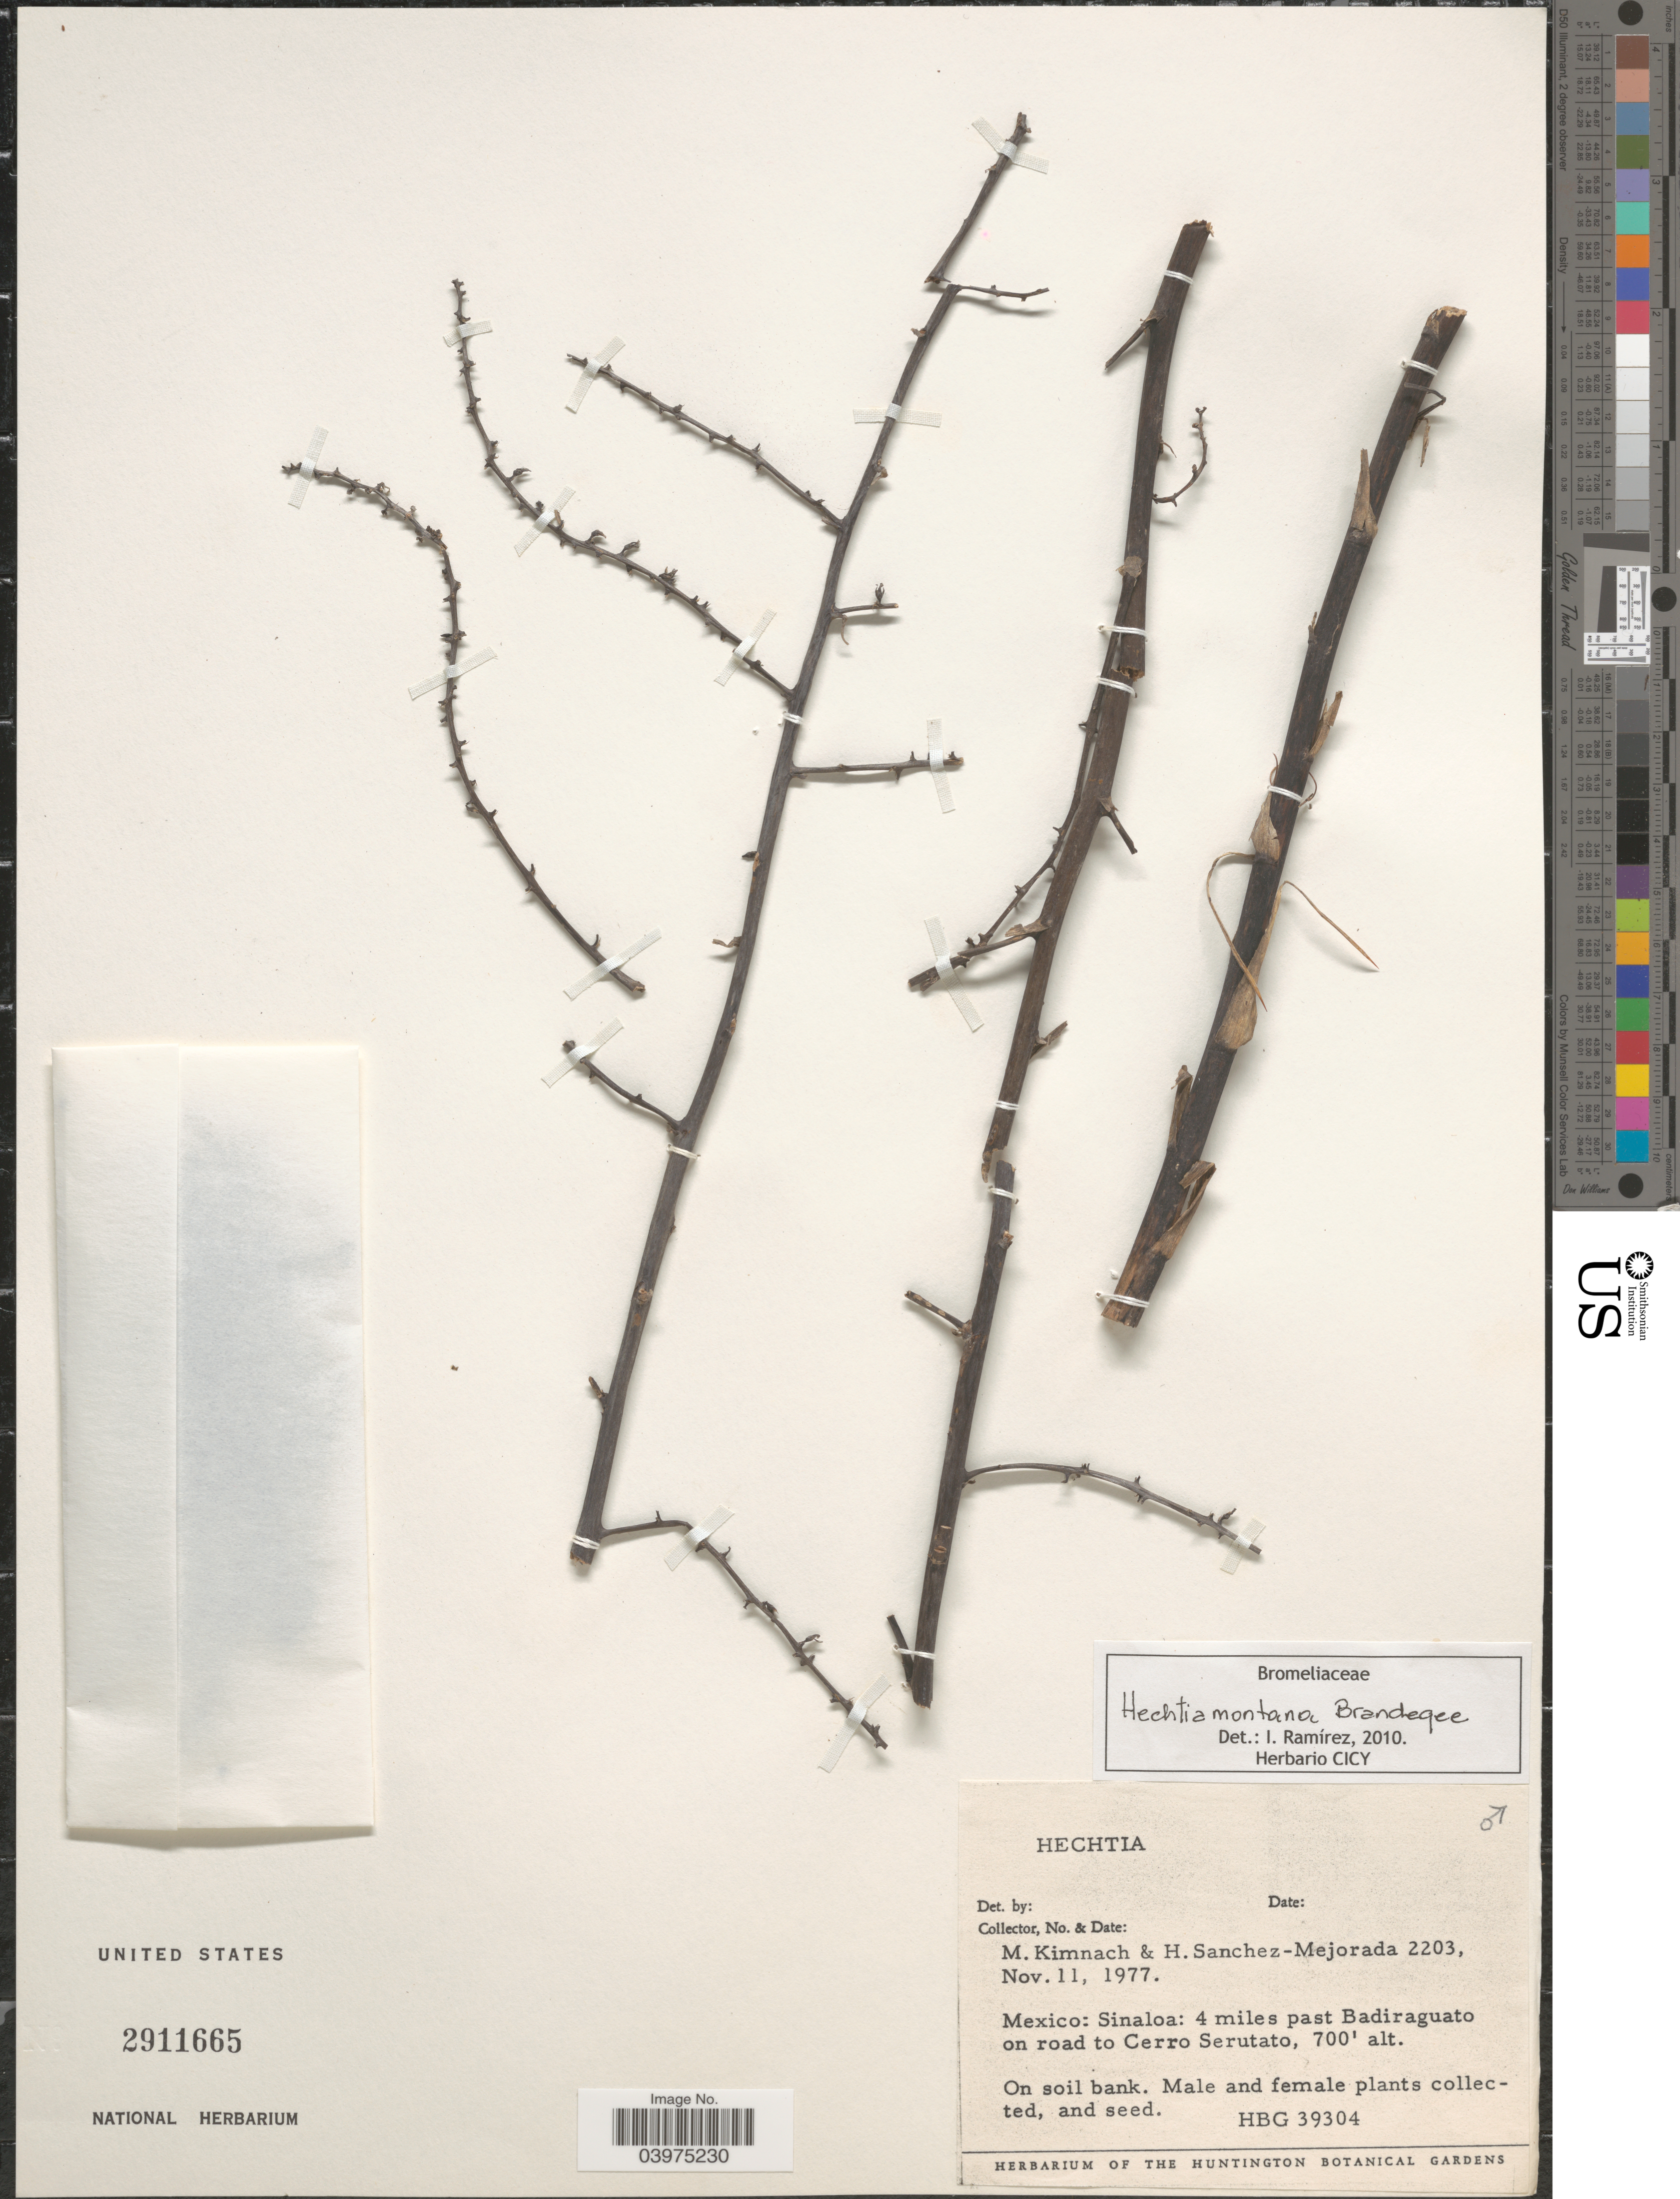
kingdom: Plantae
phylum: Tracheophyta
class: Liliopsida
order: Poales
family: Bromeliaceae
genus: Hechtia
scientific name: Hechtia montana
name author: Brandegee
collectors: M. W. Kimnach & H. Sánchez-Mejorada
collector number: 2203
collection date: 1977-11-11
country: Mexico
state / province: Sinaloa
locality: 4 miles past Badiraguato on road to Cerro Serutato.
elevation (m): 213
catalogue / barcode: US 2911665